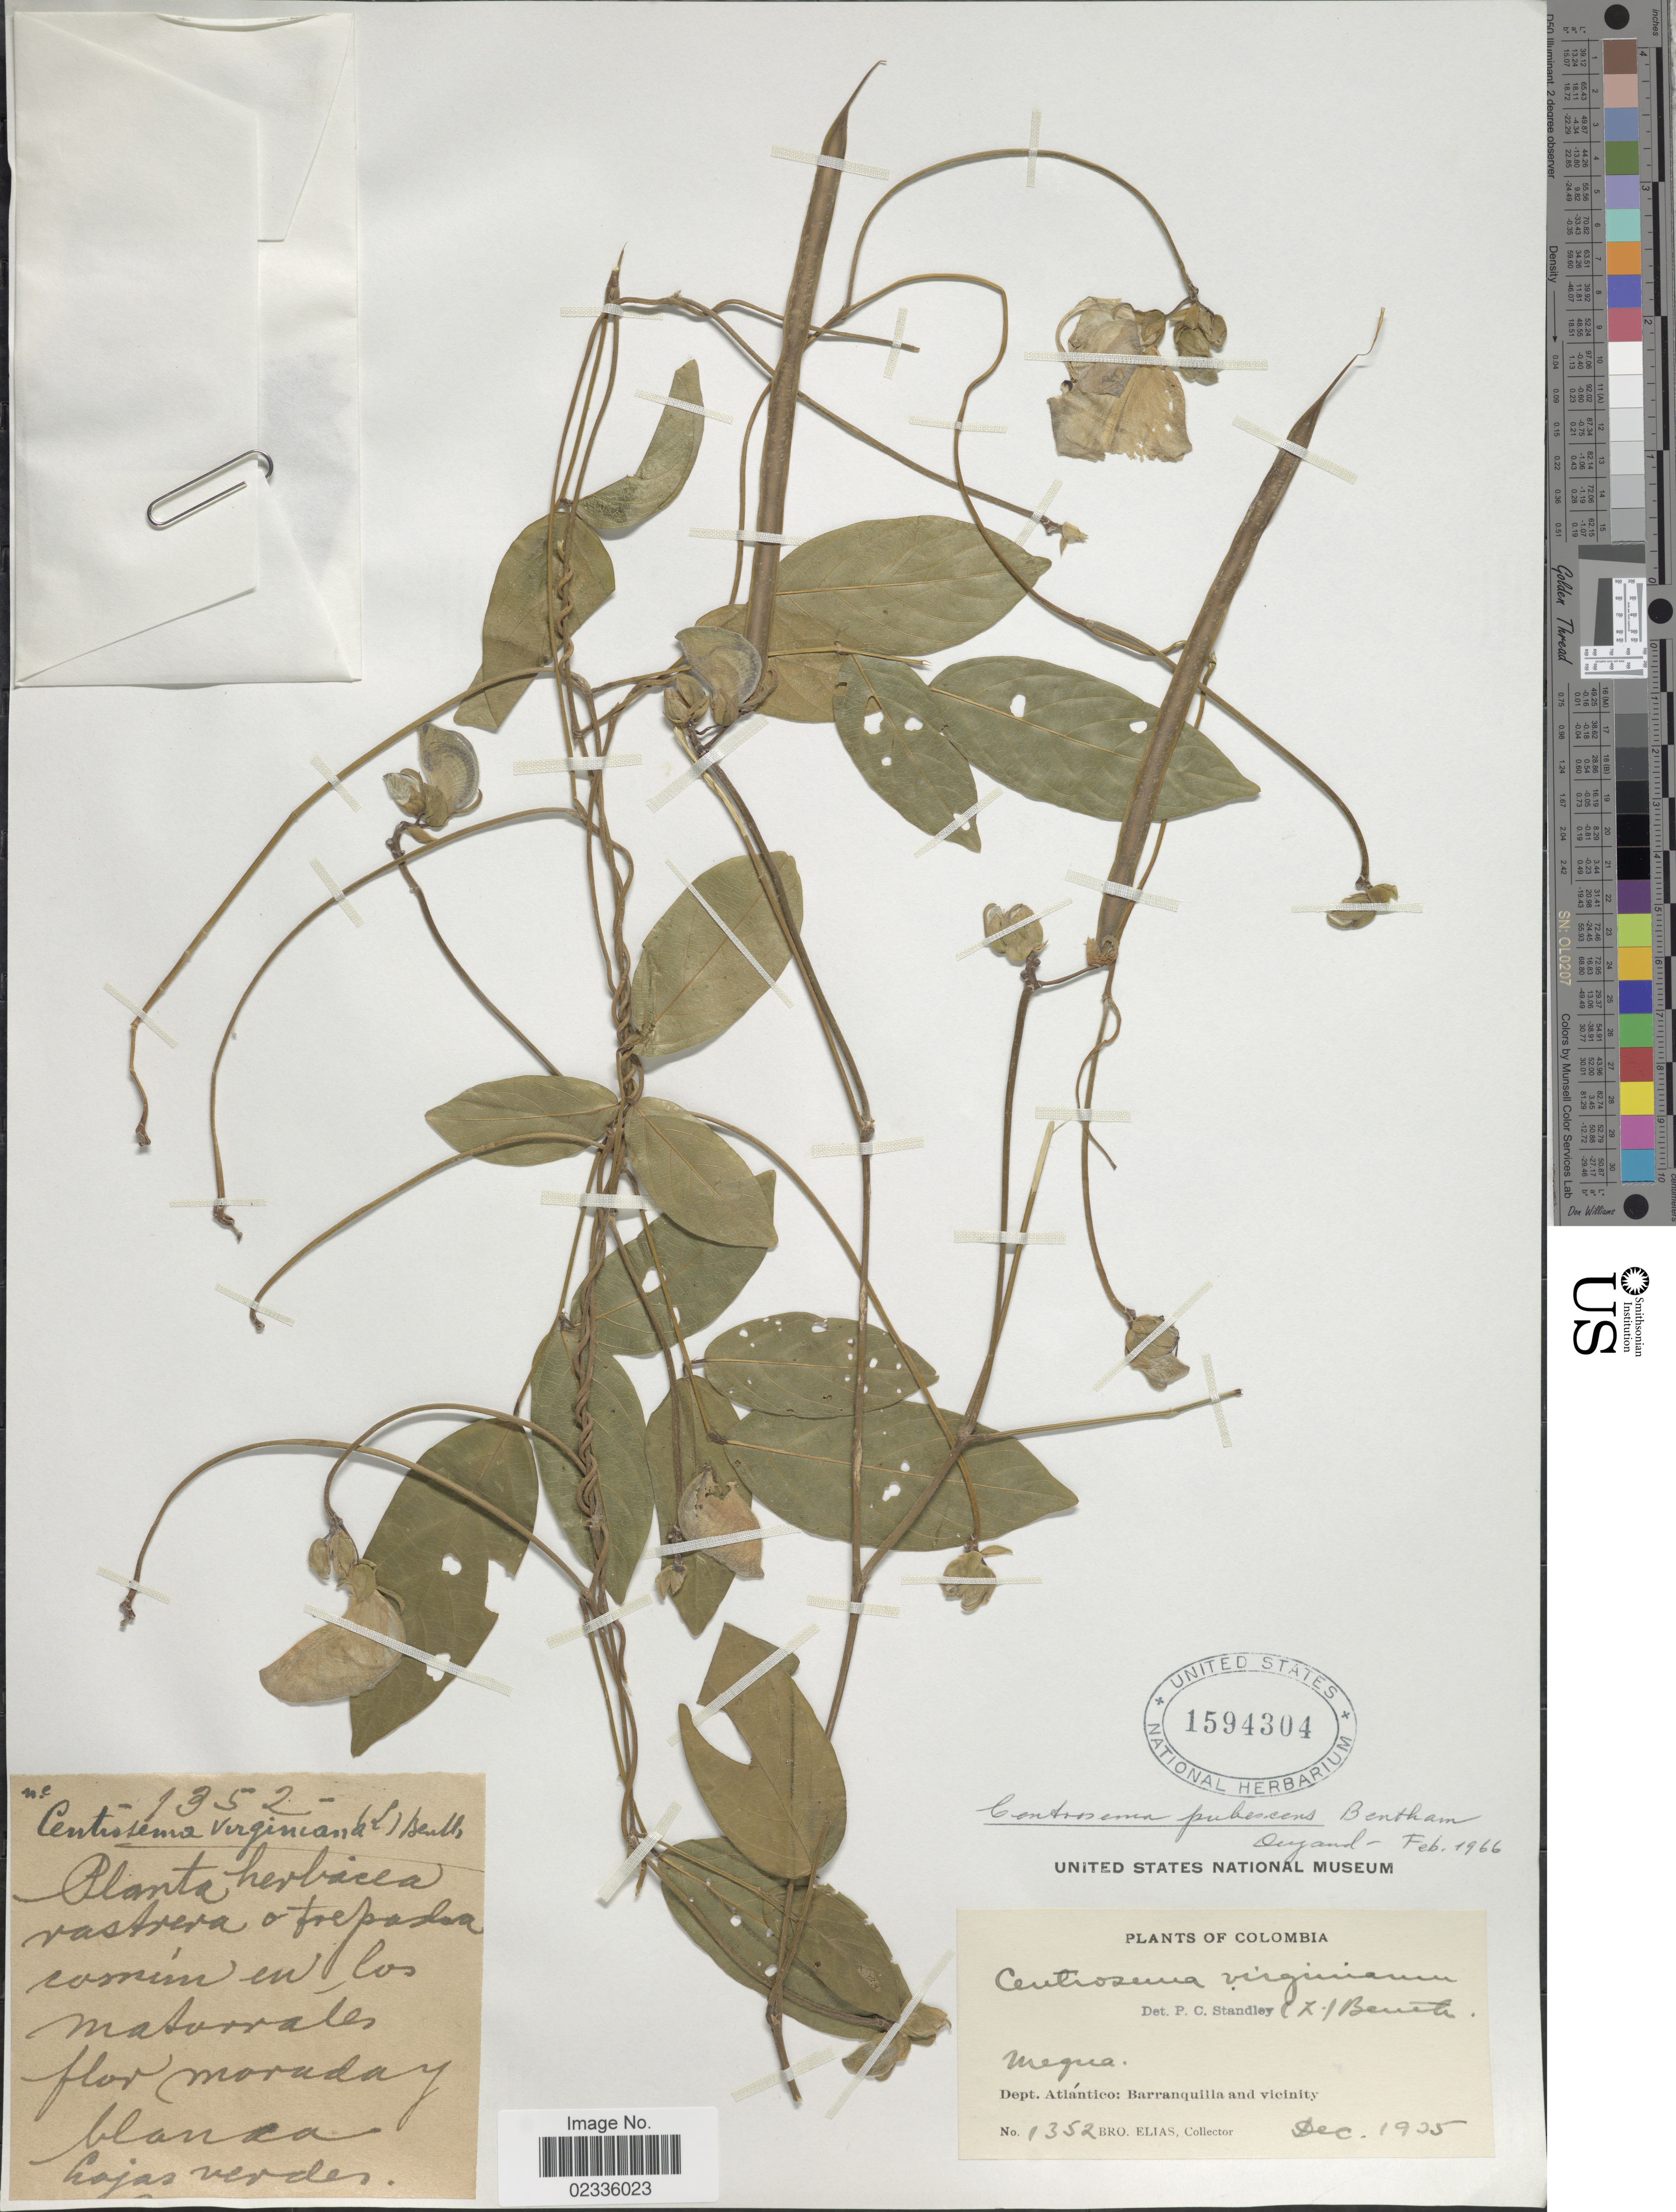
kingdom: Plantae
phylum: Tracheophyta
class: Magnoliopsida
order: Fabales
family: Fabaceae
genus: Centrosema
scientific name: Centrosema pubescens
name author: Benth.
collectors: Bro. Elias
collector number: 1352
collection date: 1925-12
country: Colombia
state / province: Atlántico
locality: Barranquilla and vicinity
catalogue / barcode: US 1594304